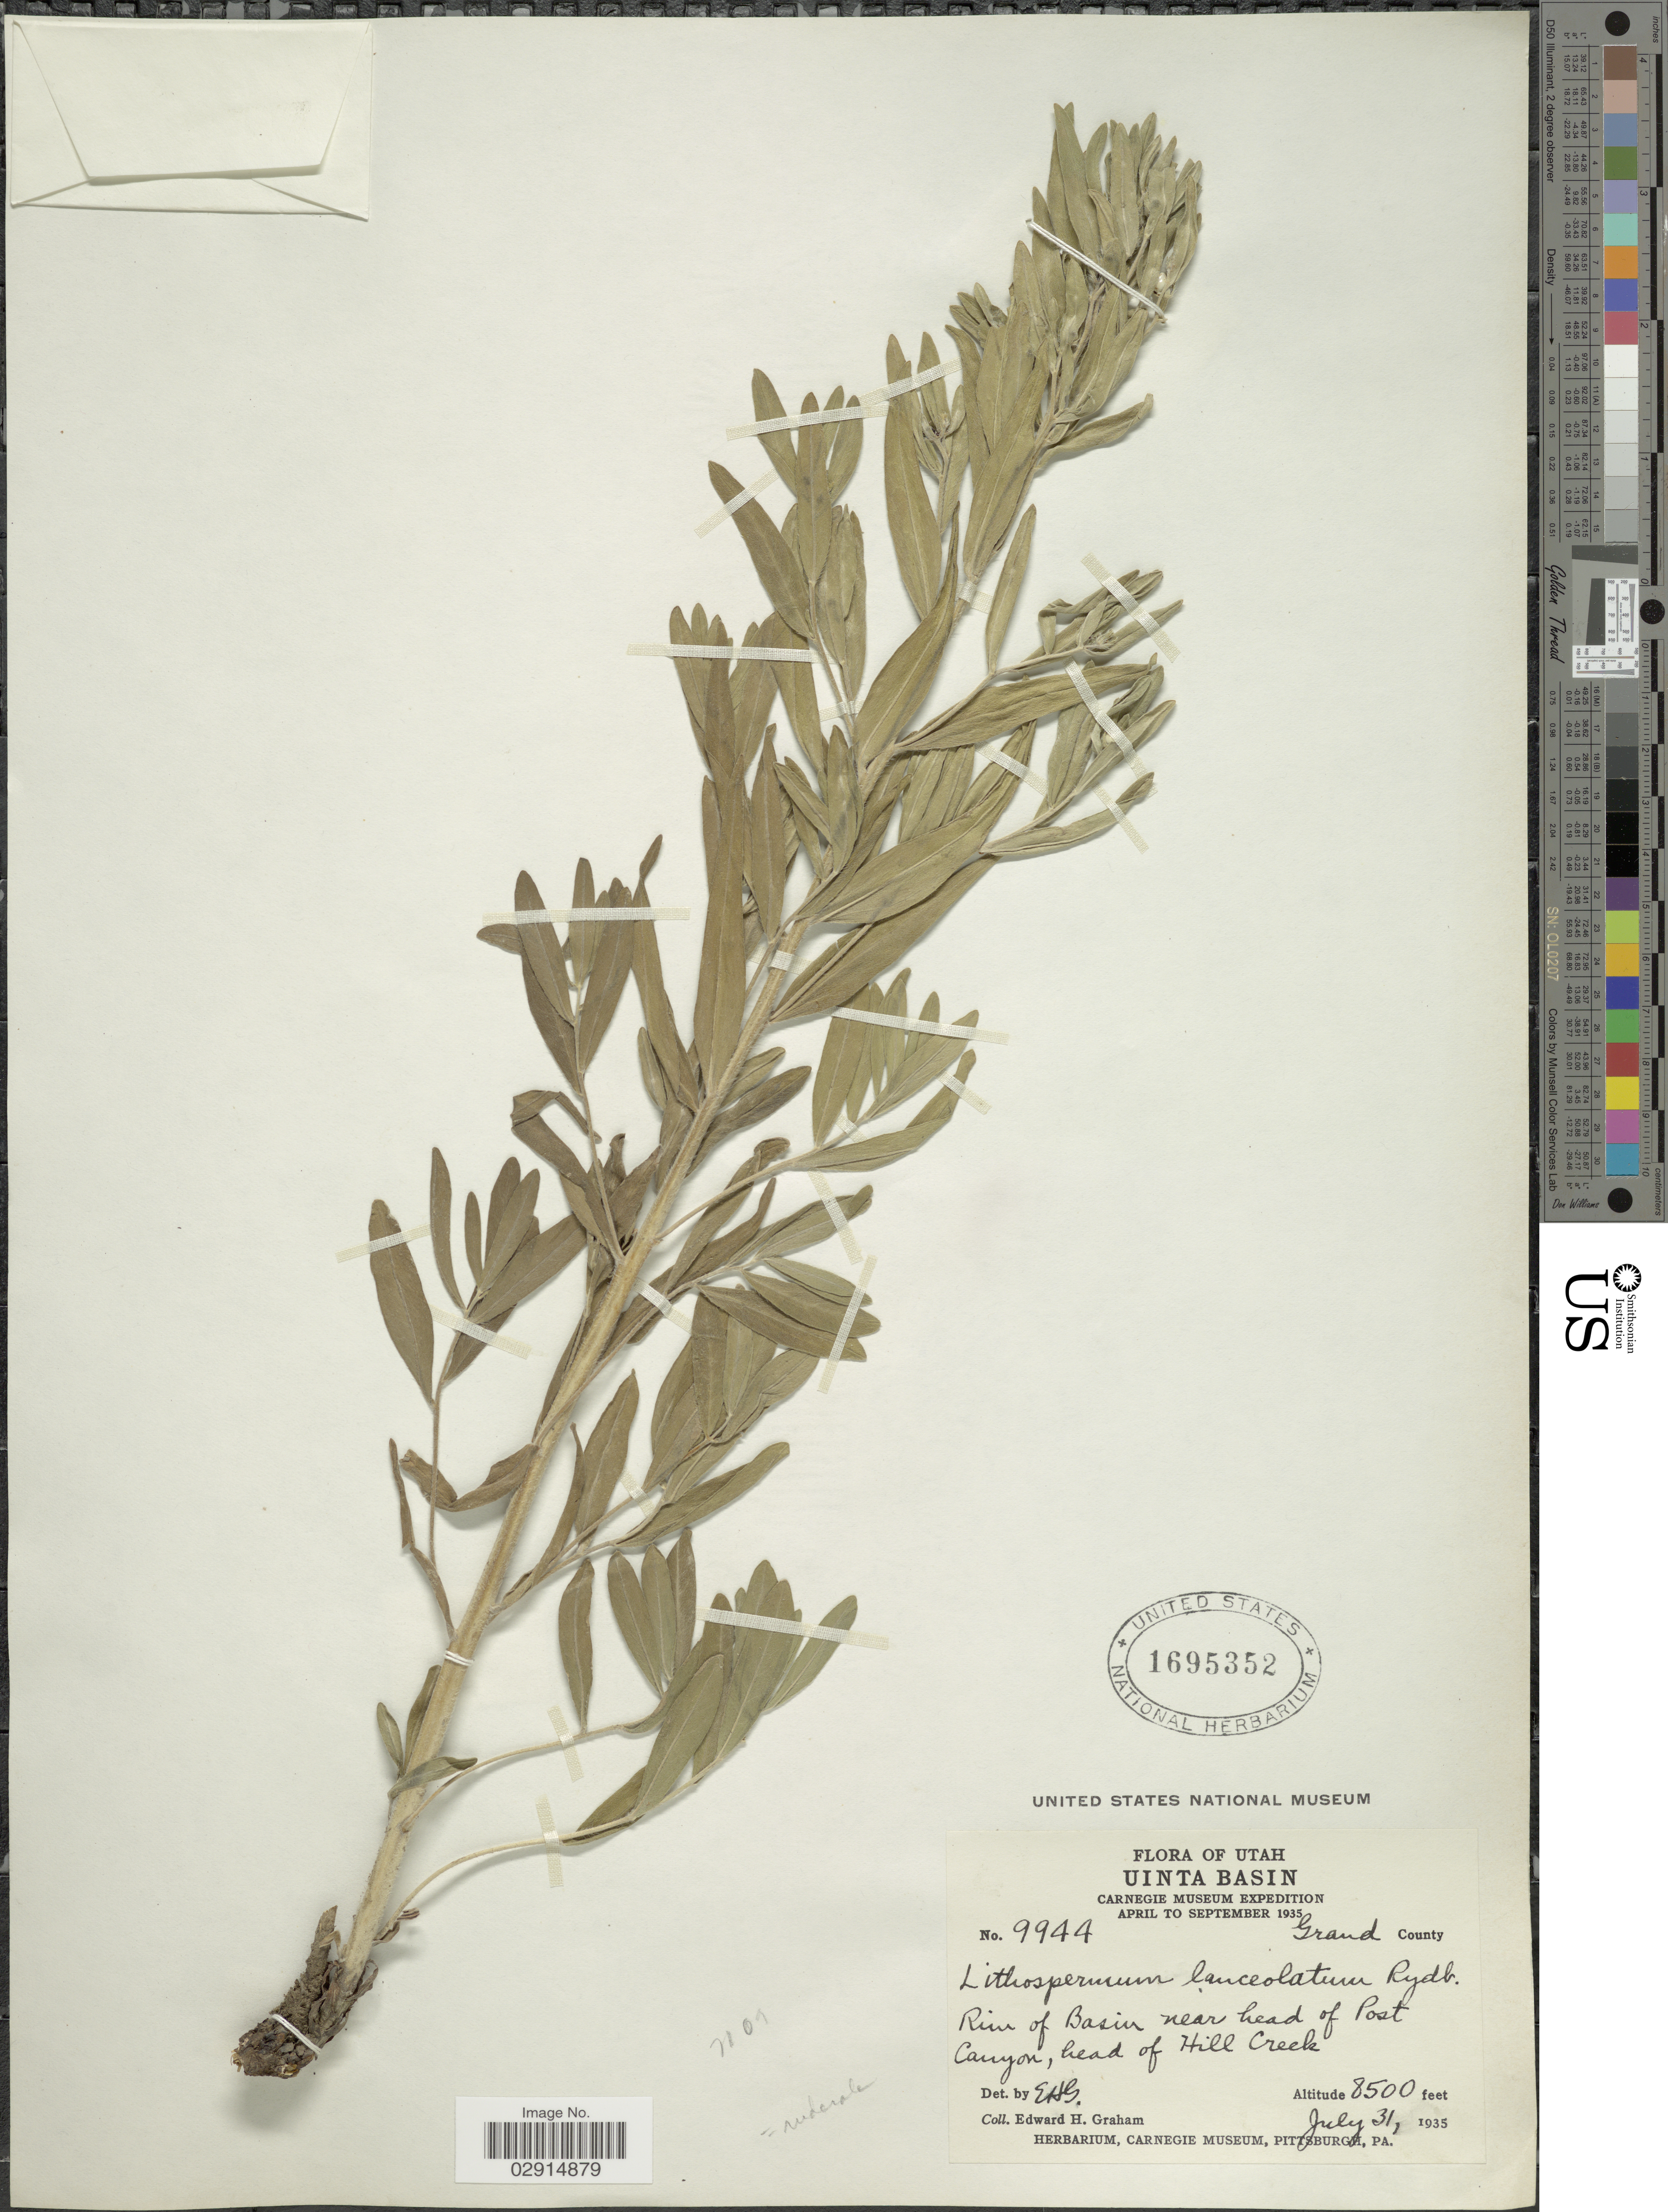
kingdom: Plantae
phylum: Tracheophyta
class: Magnoliopsida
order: Boraginales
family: Boraginaceae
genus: Lithospermum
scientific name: Lithospermum ruderale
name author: Douglas ex Lehm.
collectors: E. H. Graham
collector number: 9944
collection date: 1935-07-31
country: United States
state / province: Utah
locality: Rim of Basin near head of Post Canyon, head of Hill Creek. Uita Basin. Utah. Grand County.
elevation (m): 2591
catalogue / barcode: US 1695352